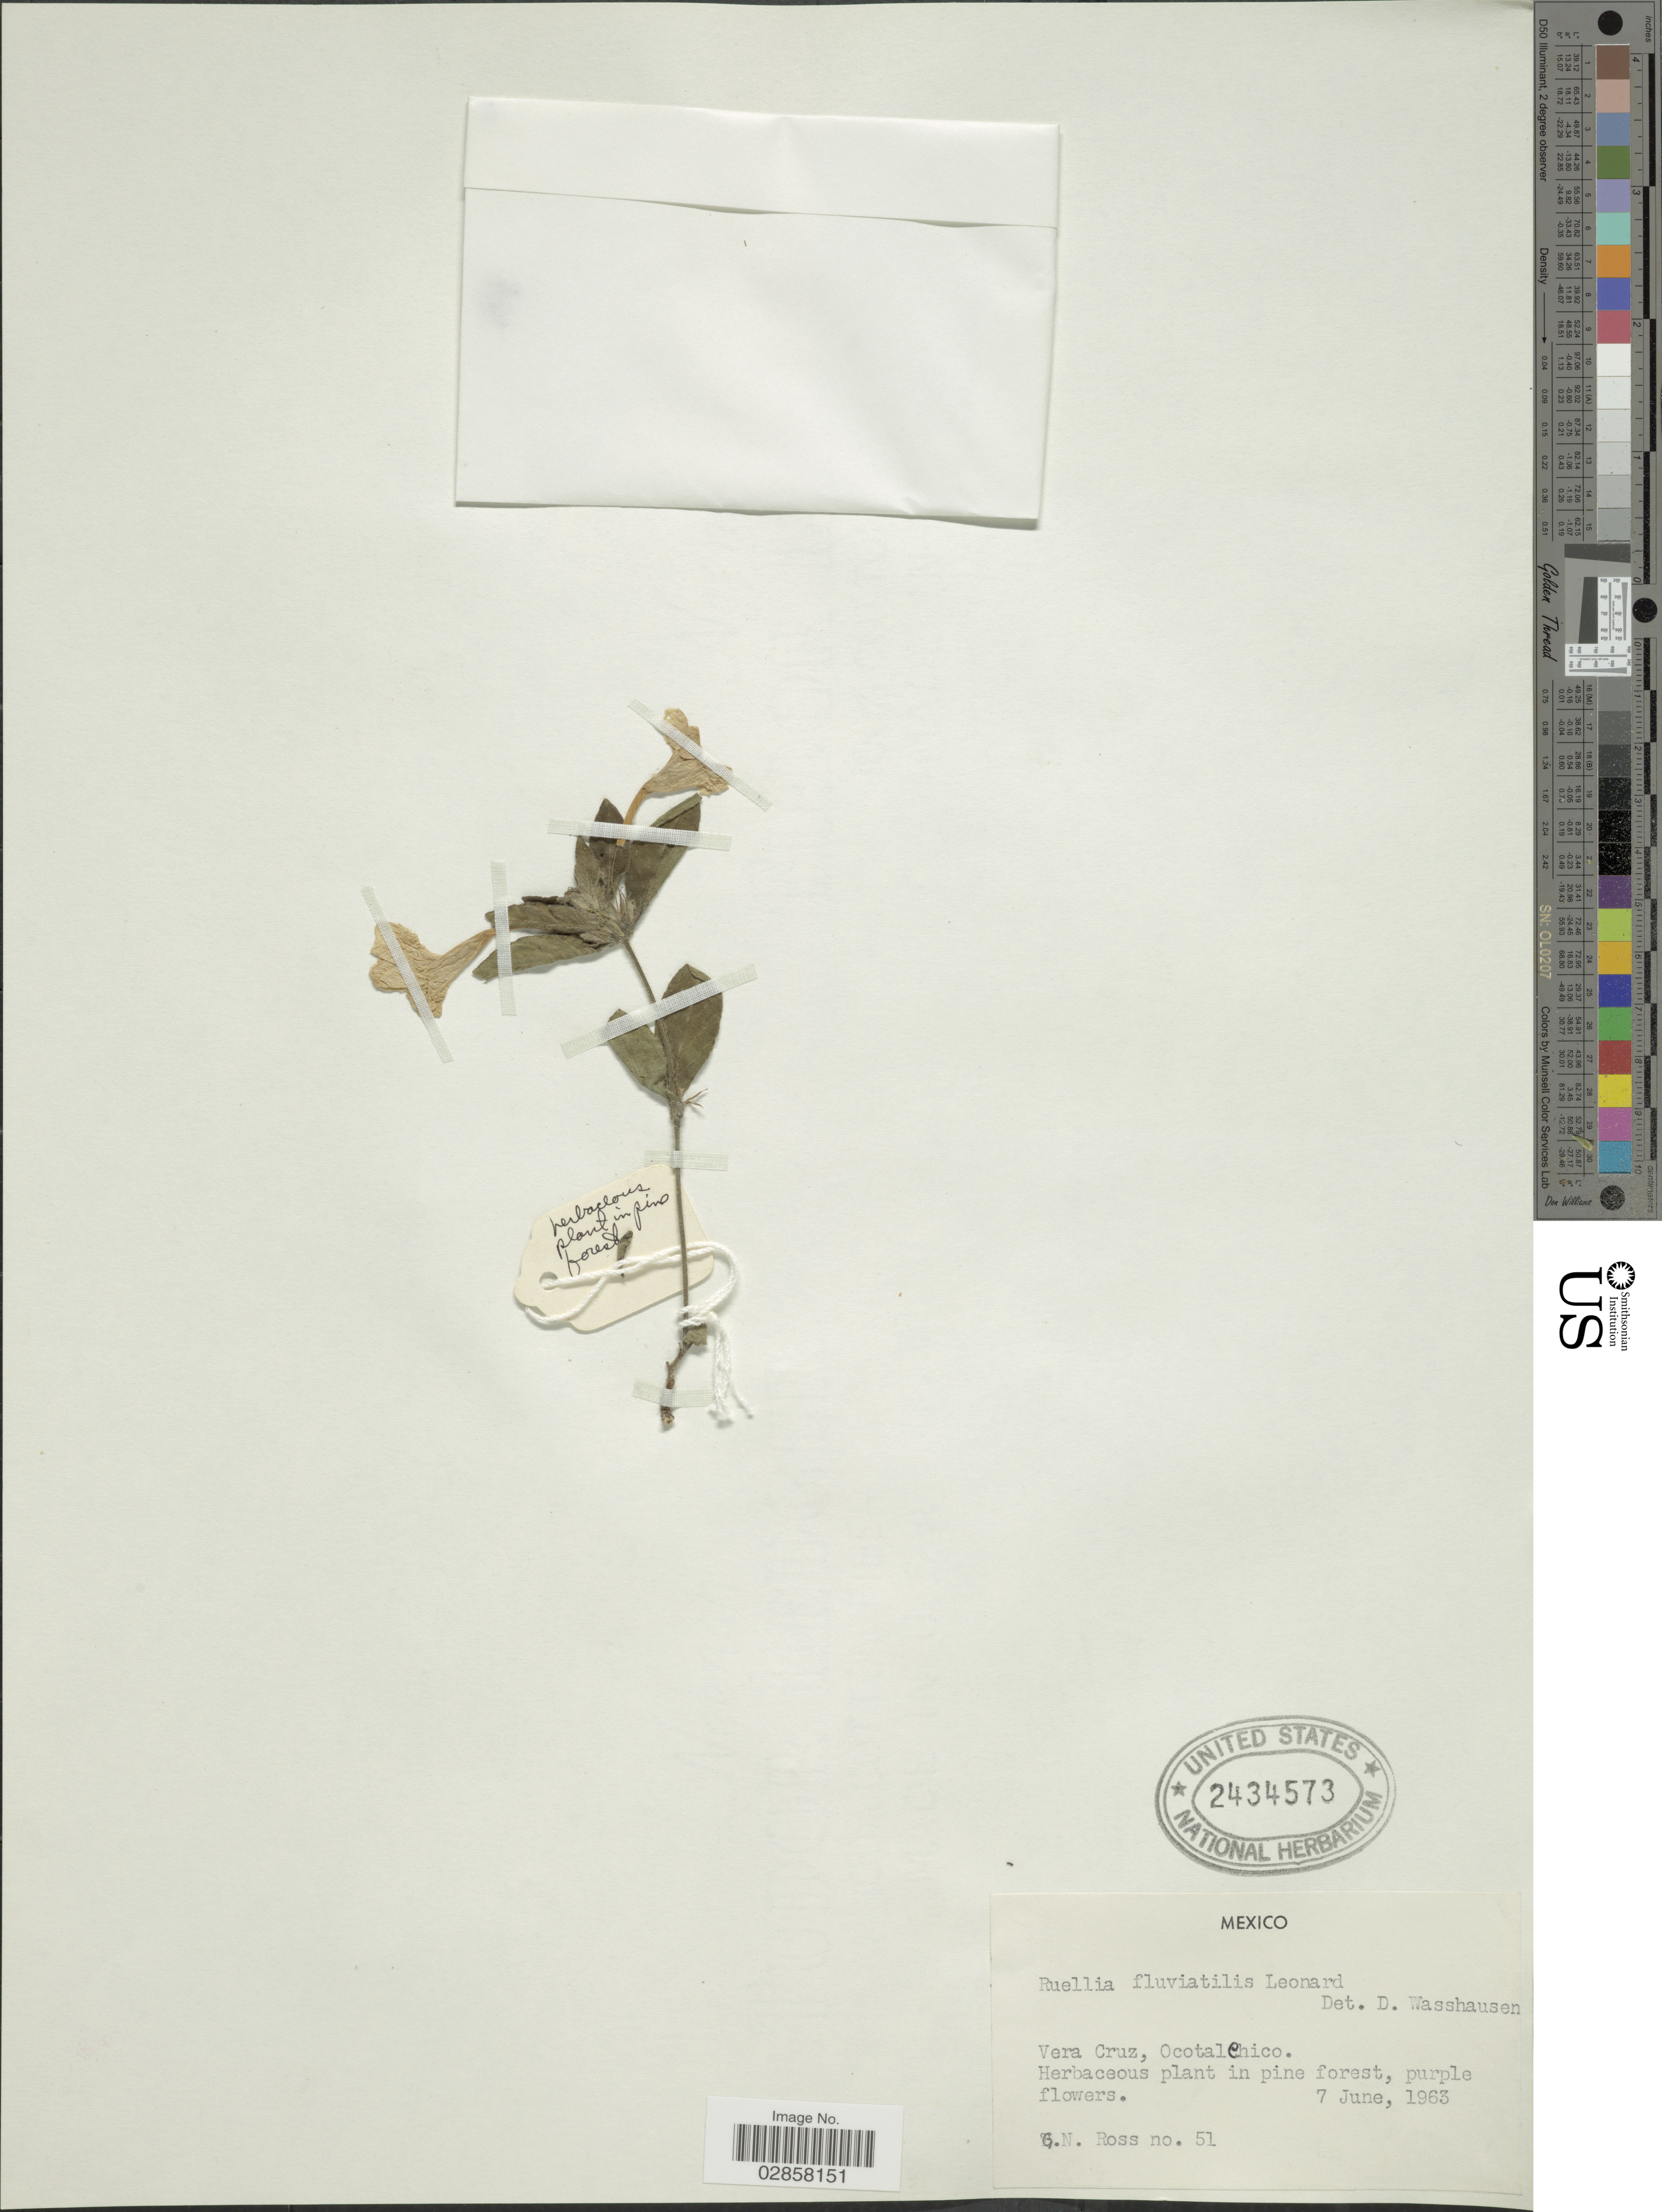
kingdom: Plantae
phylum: Tracheophyta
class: Magnoliopsida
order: Lamiales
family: Acanthaceae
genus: Ruellia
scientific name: Ruellia squarrosa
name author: Fenzl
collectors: G. N. Ross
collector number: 51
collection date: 1963-06-07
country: Mexico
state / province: Veracruz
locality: Vera Cruz, Ocotalchico.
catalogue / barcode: US 2434573